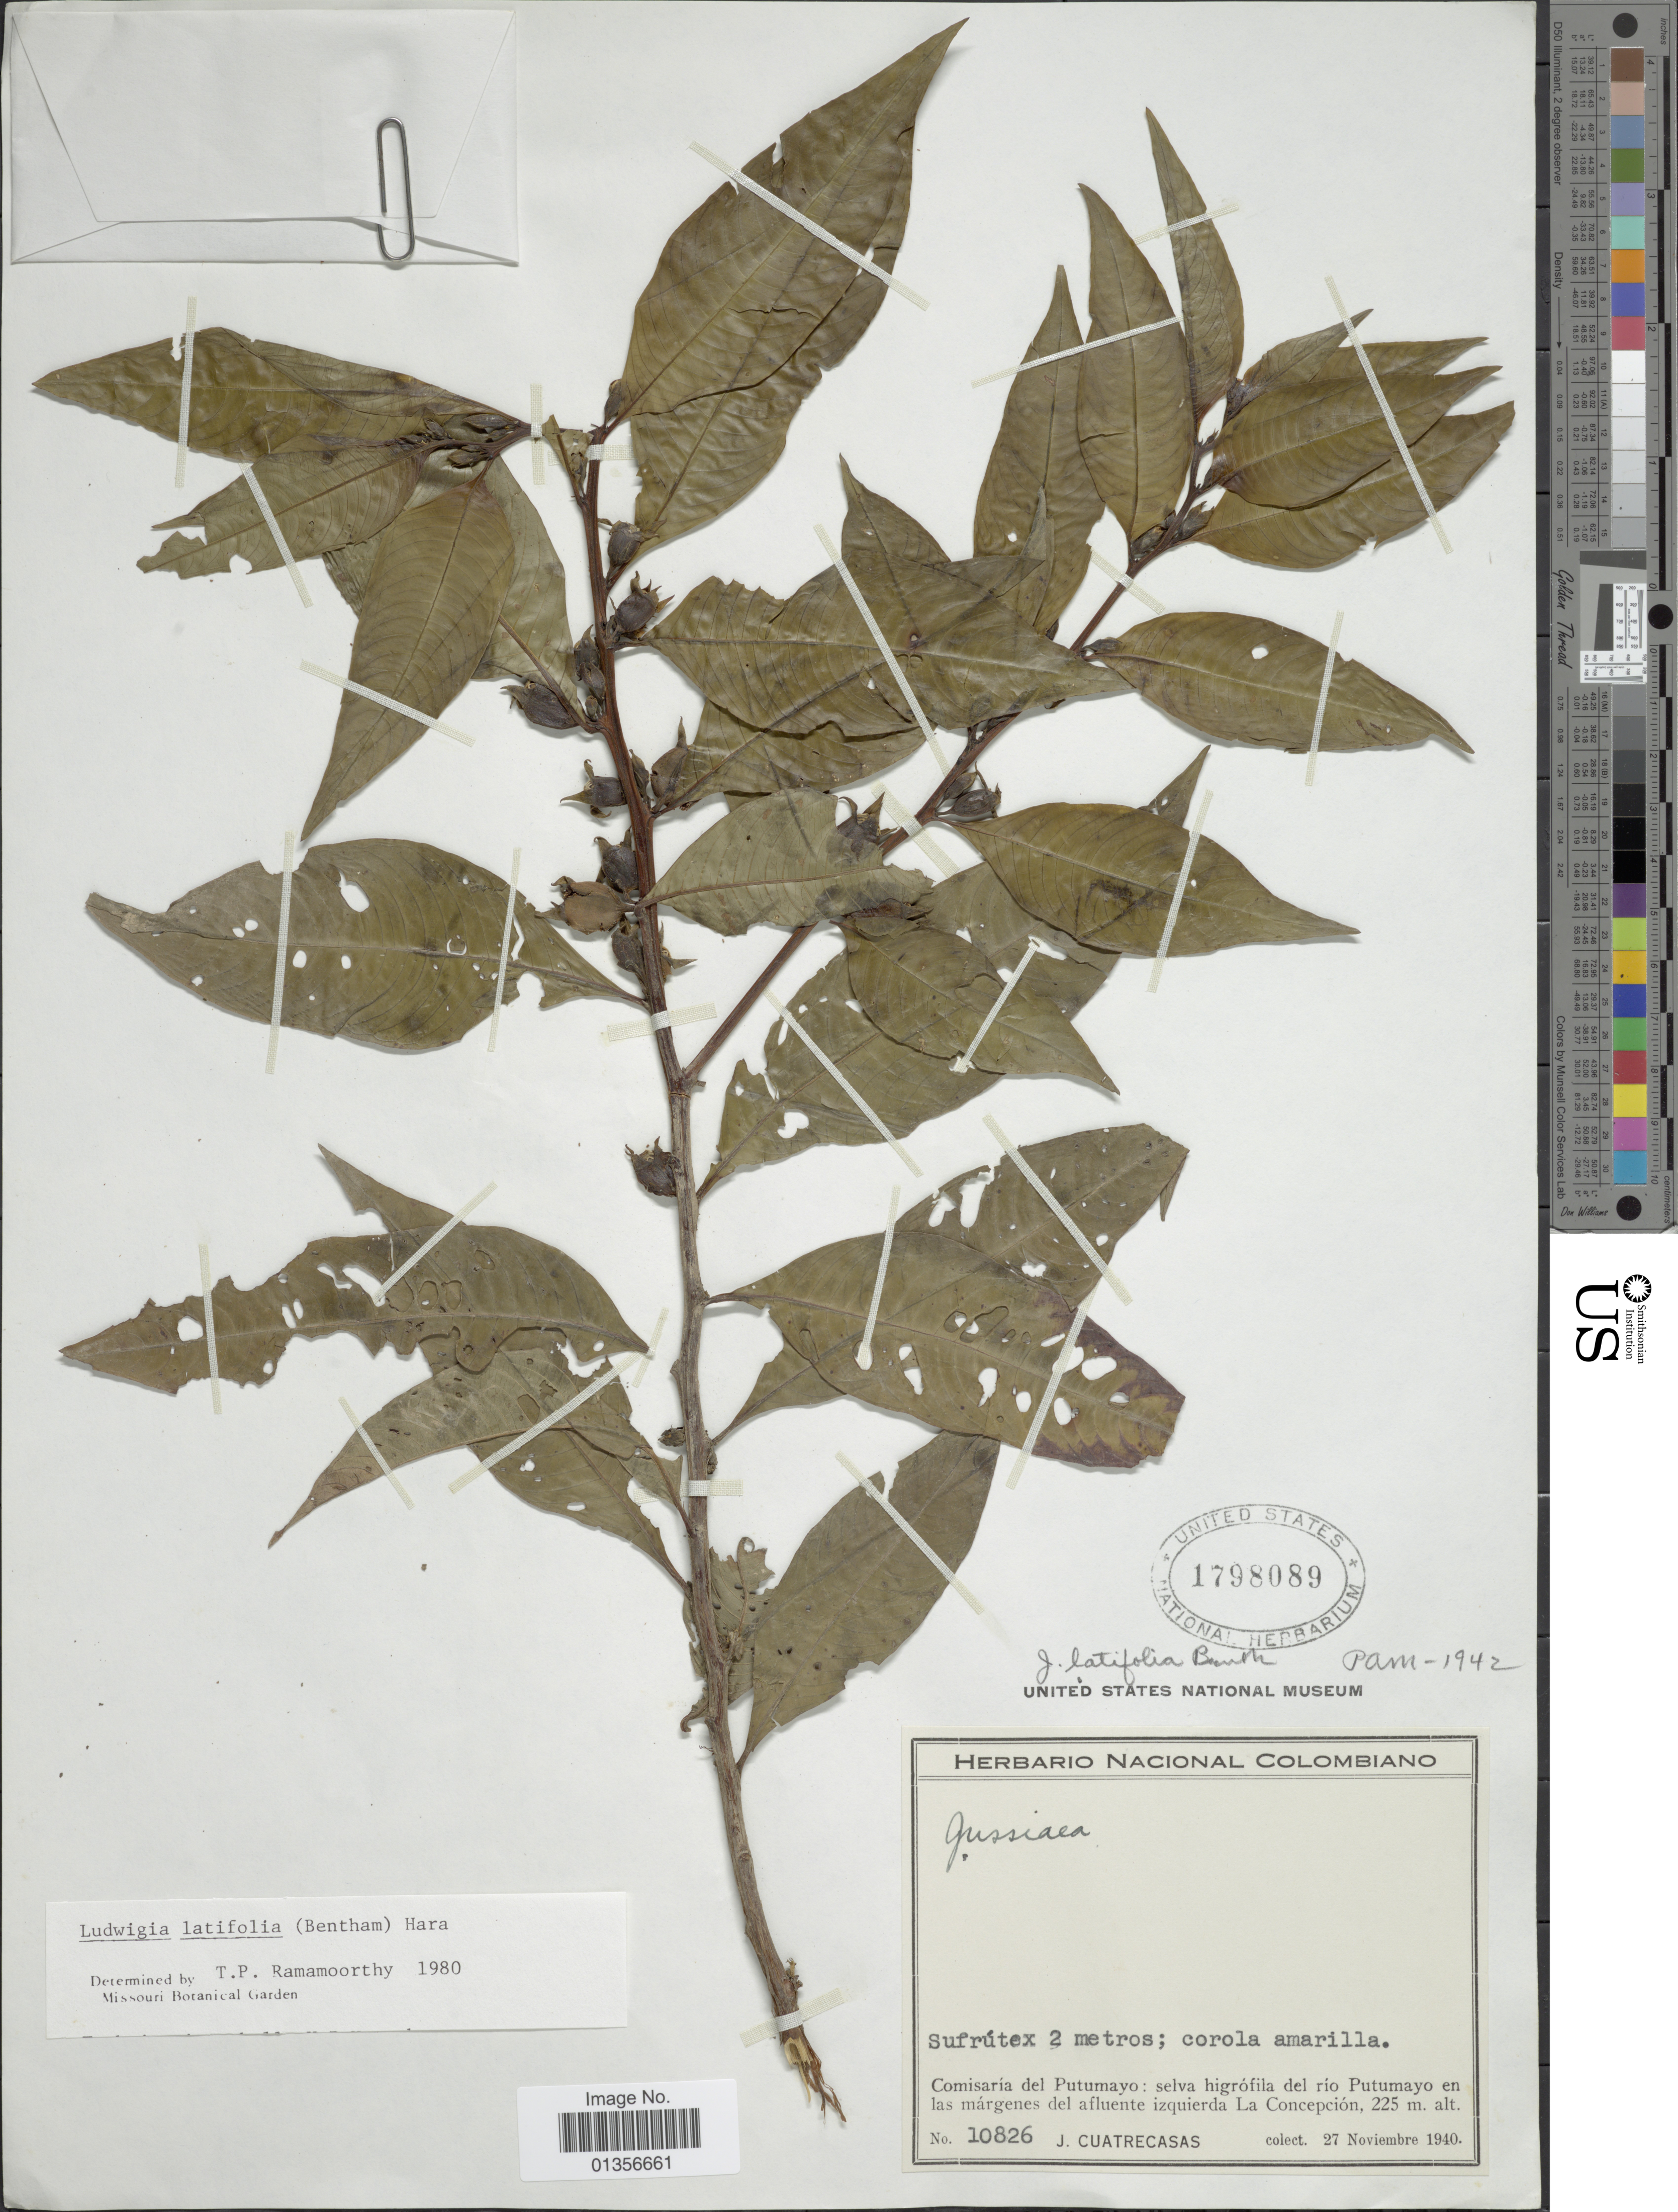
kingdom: Plantae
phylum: Tracheophyta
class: Magnoliopsida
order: Myrtales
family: Onagraceae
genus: Ludwigia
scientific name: Ludwigia latifolia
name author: (Benth.) H. Hara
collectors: J. Cuatrecasas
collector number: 10826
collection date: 1940-11-27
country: Colombia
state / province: Putumayo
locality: Selva higrófila del rio Putumayo en las márgenes del afluente izquierda La Concepción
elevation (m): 225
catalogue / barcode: US 1798089